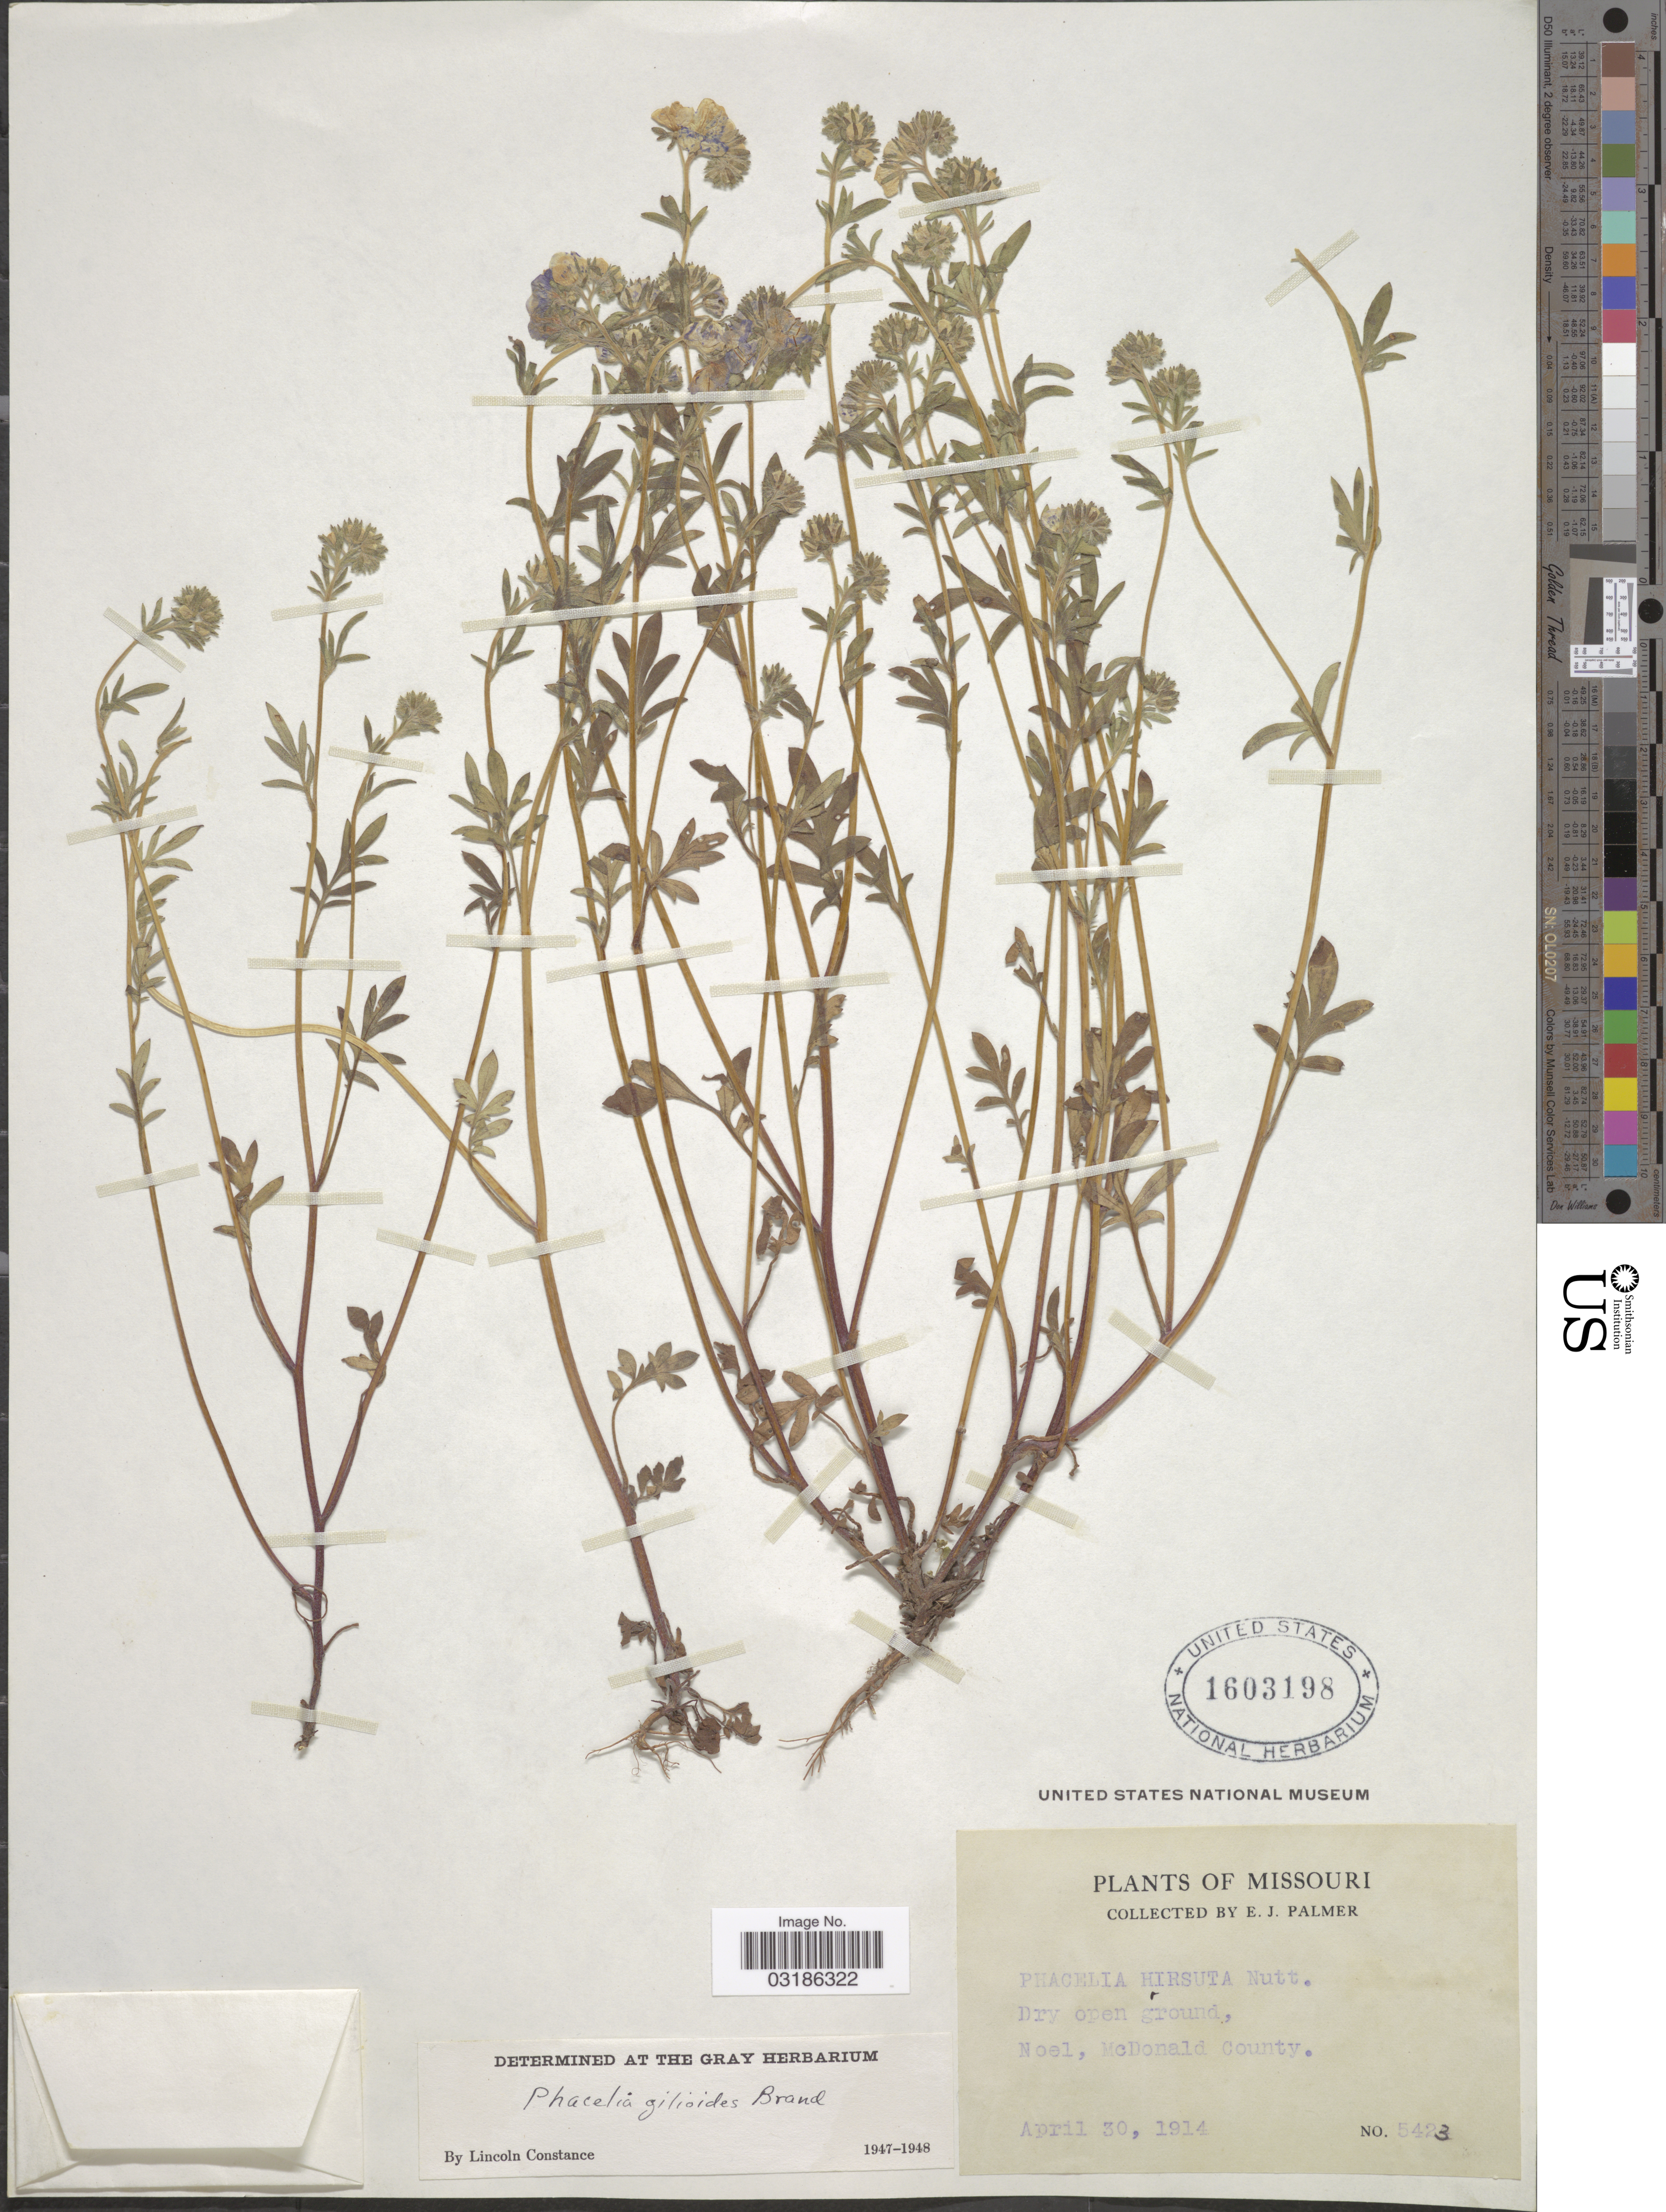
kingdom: Plantae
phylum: Tracheophyta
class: Magnoliopsida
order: Boraginales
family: Hydrophyllaceae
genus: Phacelia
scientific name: Phacelia gilioides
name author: Brand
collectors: E. J. Palmer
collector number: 5423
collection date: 1914-04-30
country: United States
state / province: Missouri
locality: Dry open ground, Noel, McDonald County.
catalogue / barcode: US 1603198